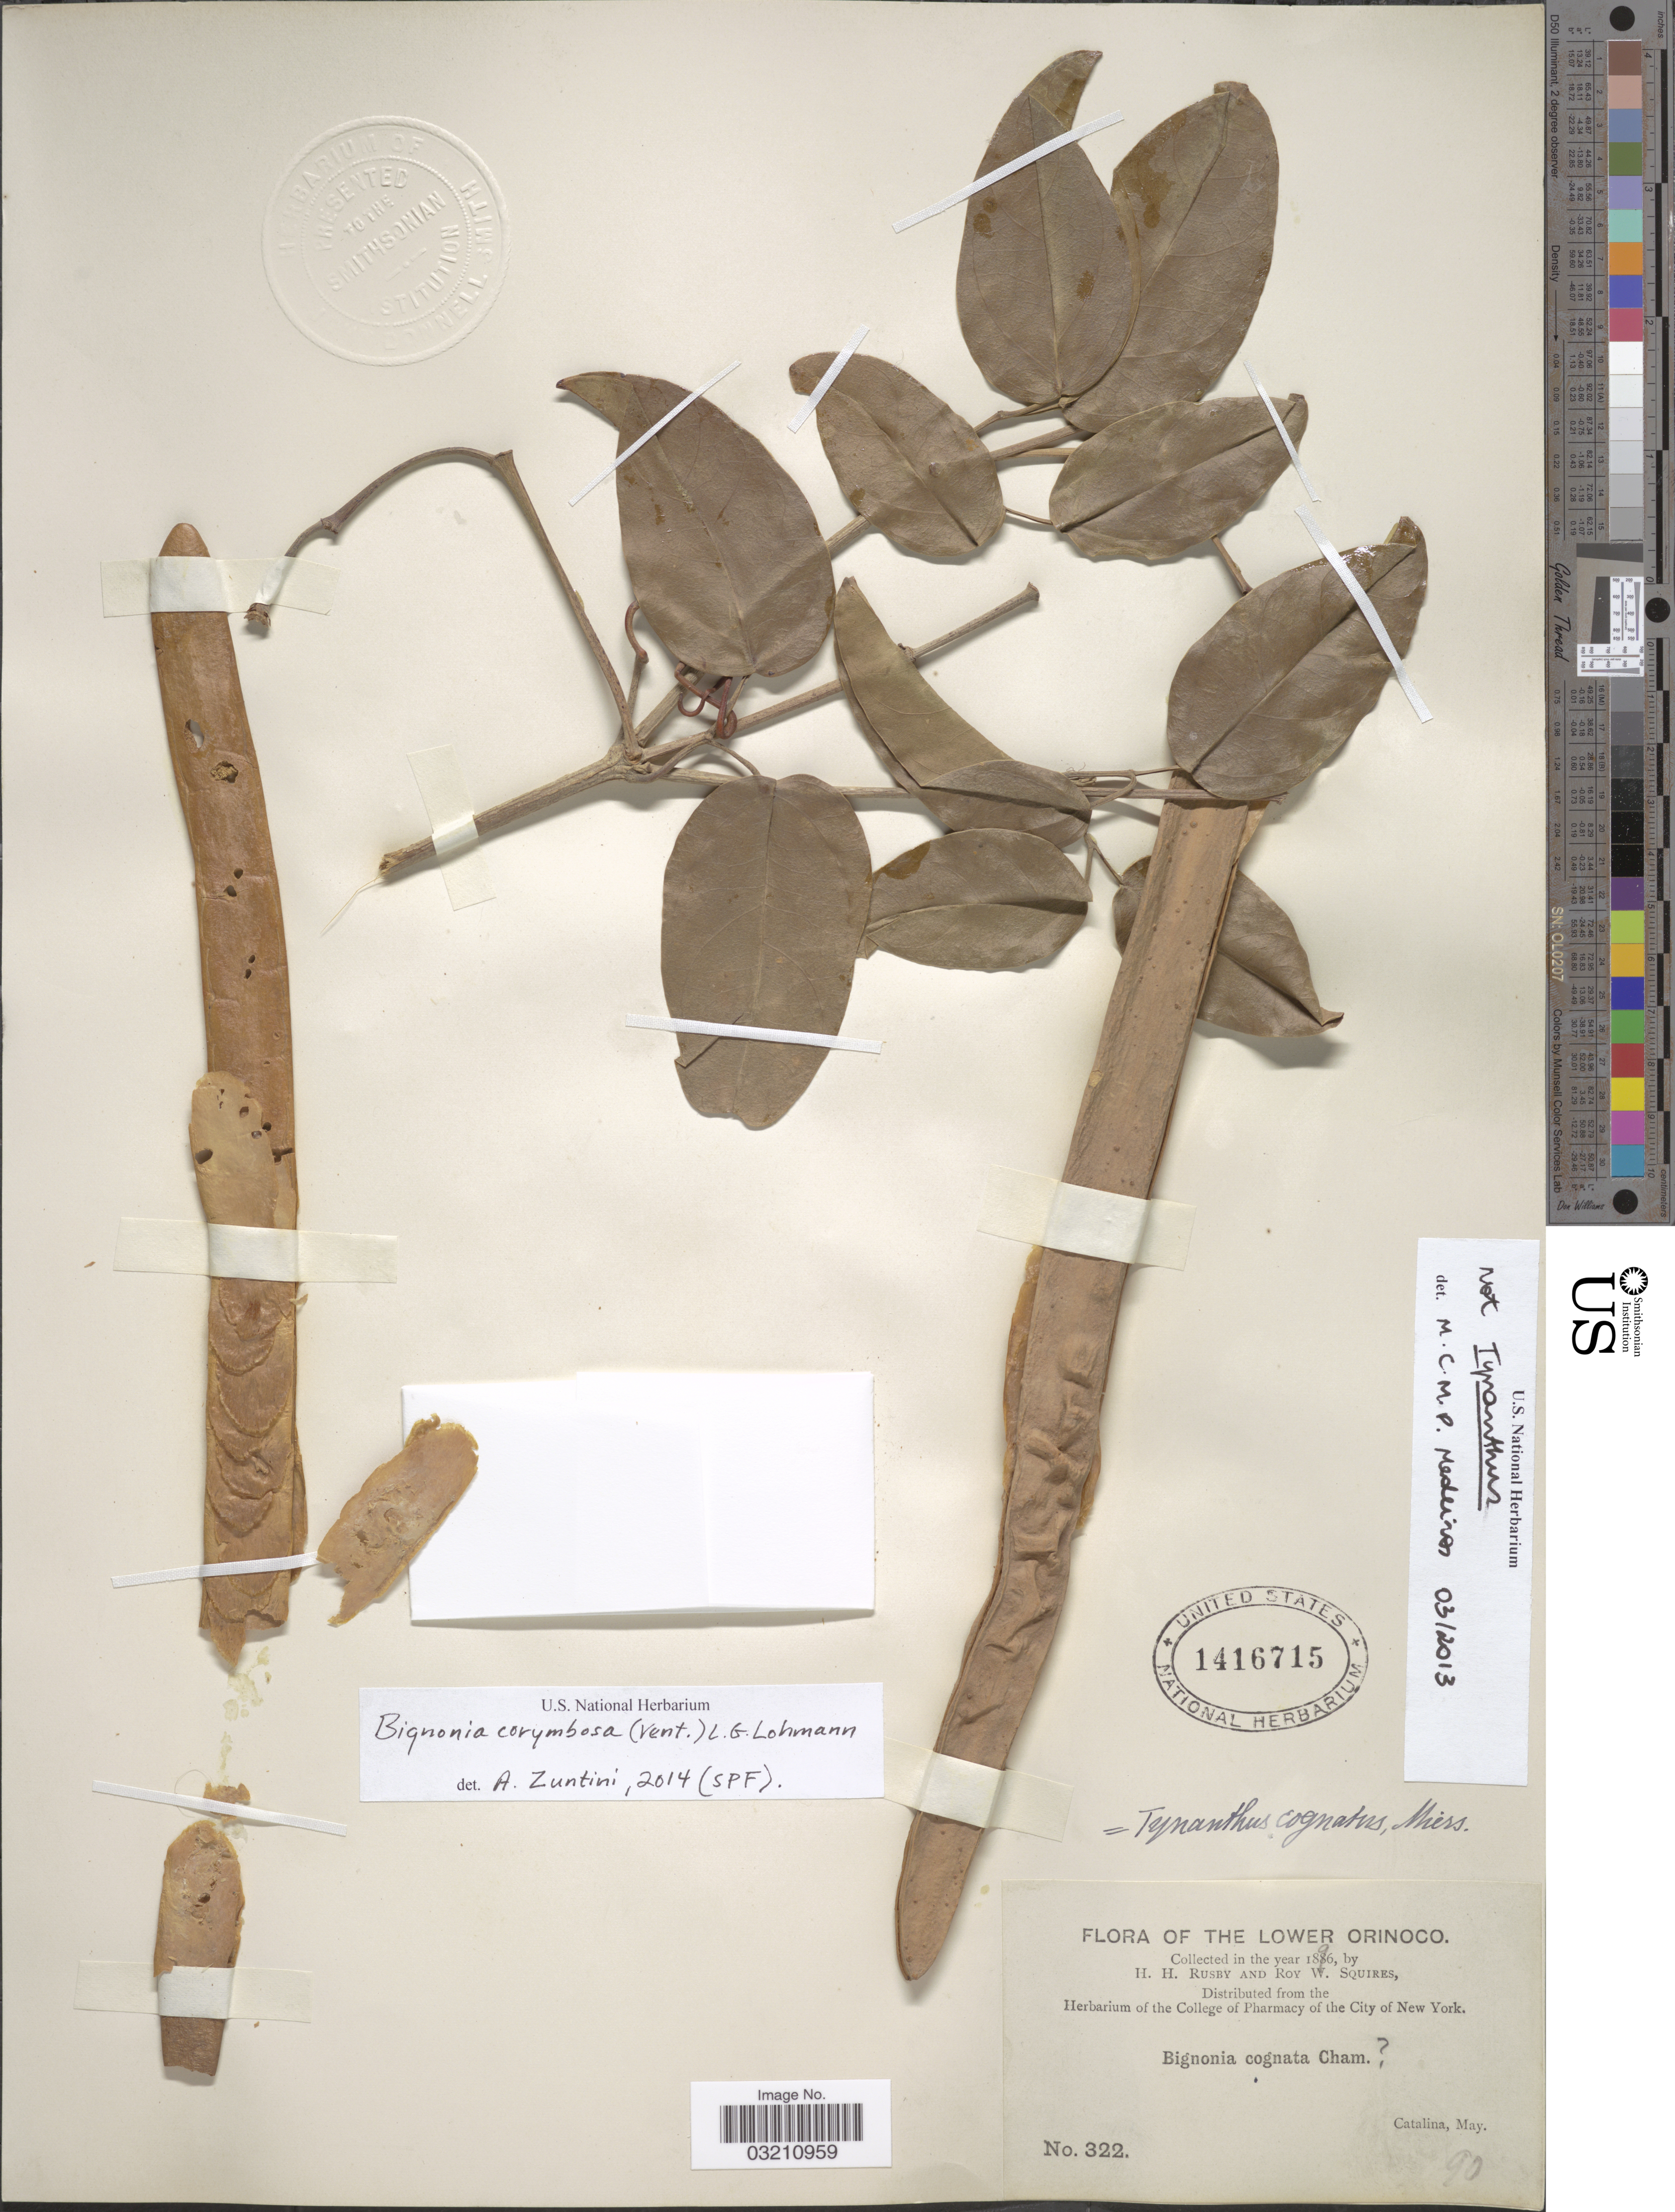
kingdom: Plantae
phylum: Tracheophyta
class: Magnoliopsida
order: Lamiales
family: Bignoniaceae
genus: Bignonia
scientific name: Bignonia corymbosa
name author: (Vent.) L.G. Lohmann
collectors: H. H. Rusby & R. Squires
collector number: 322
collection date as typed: May 1896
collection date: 1896-05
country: Venezuela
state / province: Delta Amacuro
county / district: Tucupita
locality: Lower Orinoco, Santa Catalina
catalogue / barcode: US 1416715